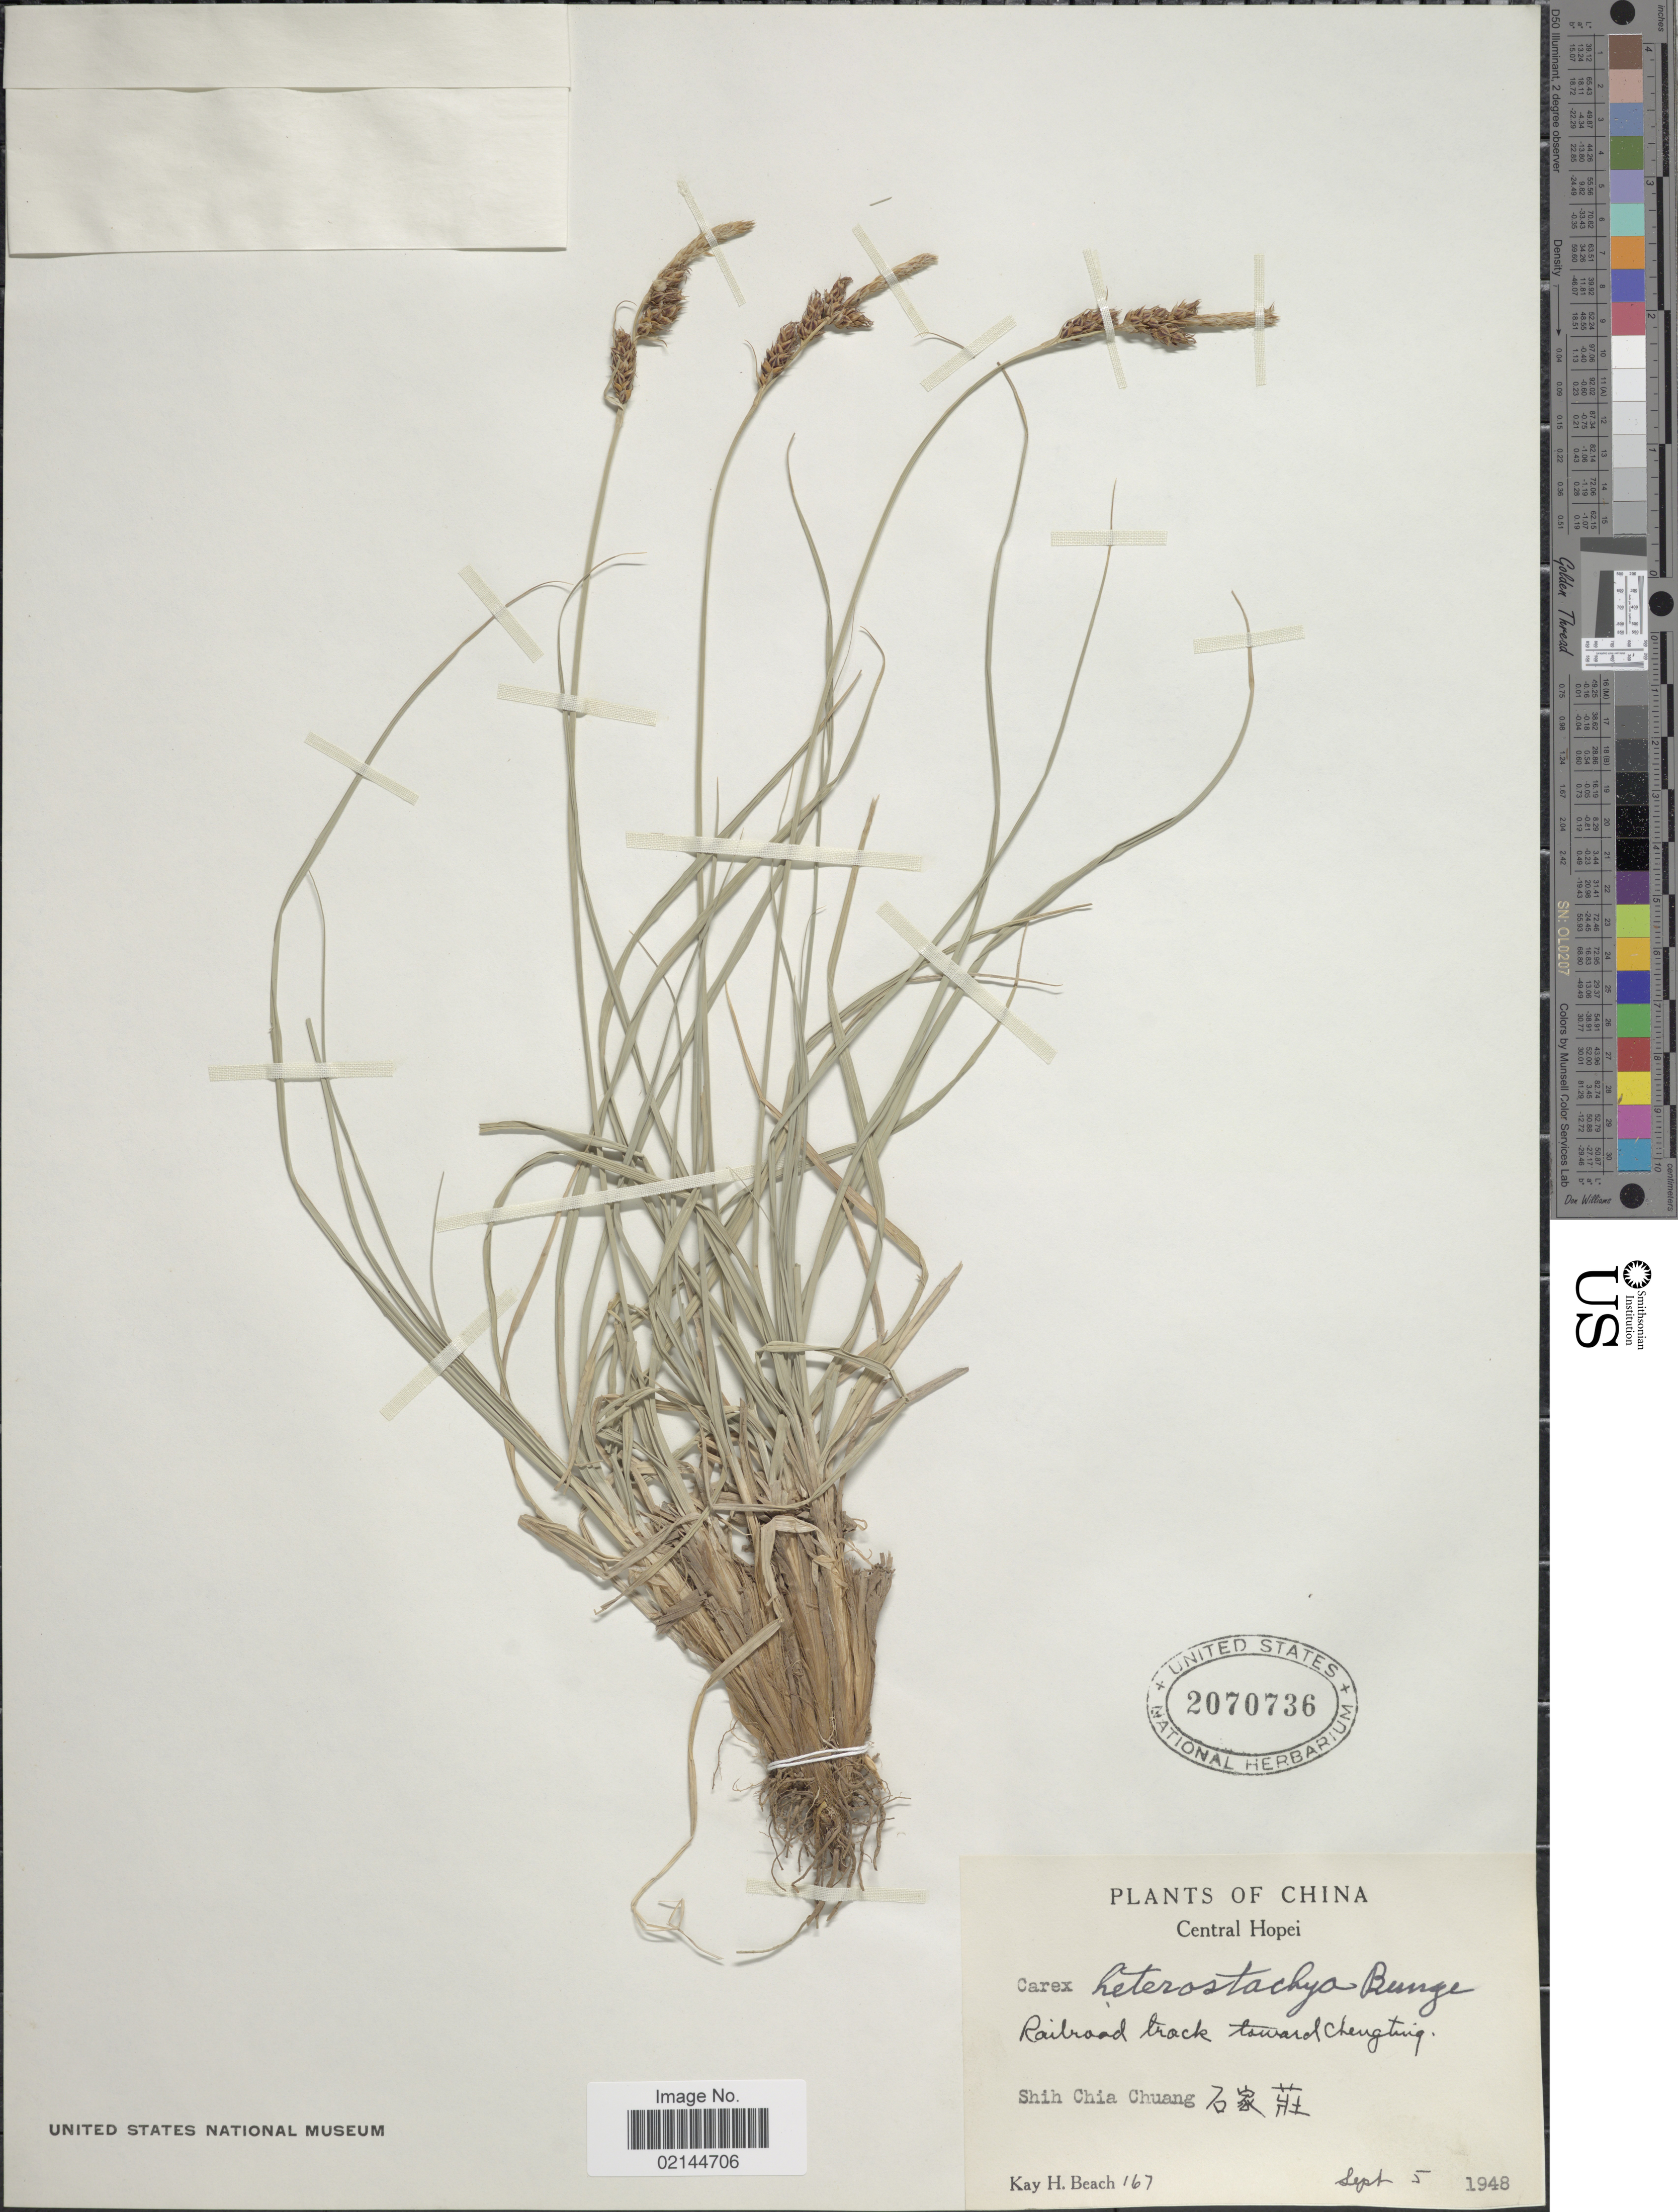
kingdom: Plantae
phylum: Tracheophyta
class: Liliopsida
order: Poales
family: Cyperaceae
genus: Carex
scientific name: Carex heterostachya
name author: Bunge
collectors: K. H. Beach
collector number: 167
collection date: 1948-09-05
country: China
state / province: Hebei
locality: Central Hopei. Railroad track toward Chengting. Shih Chia Chuang [interpreted]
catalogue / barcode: US 2070736